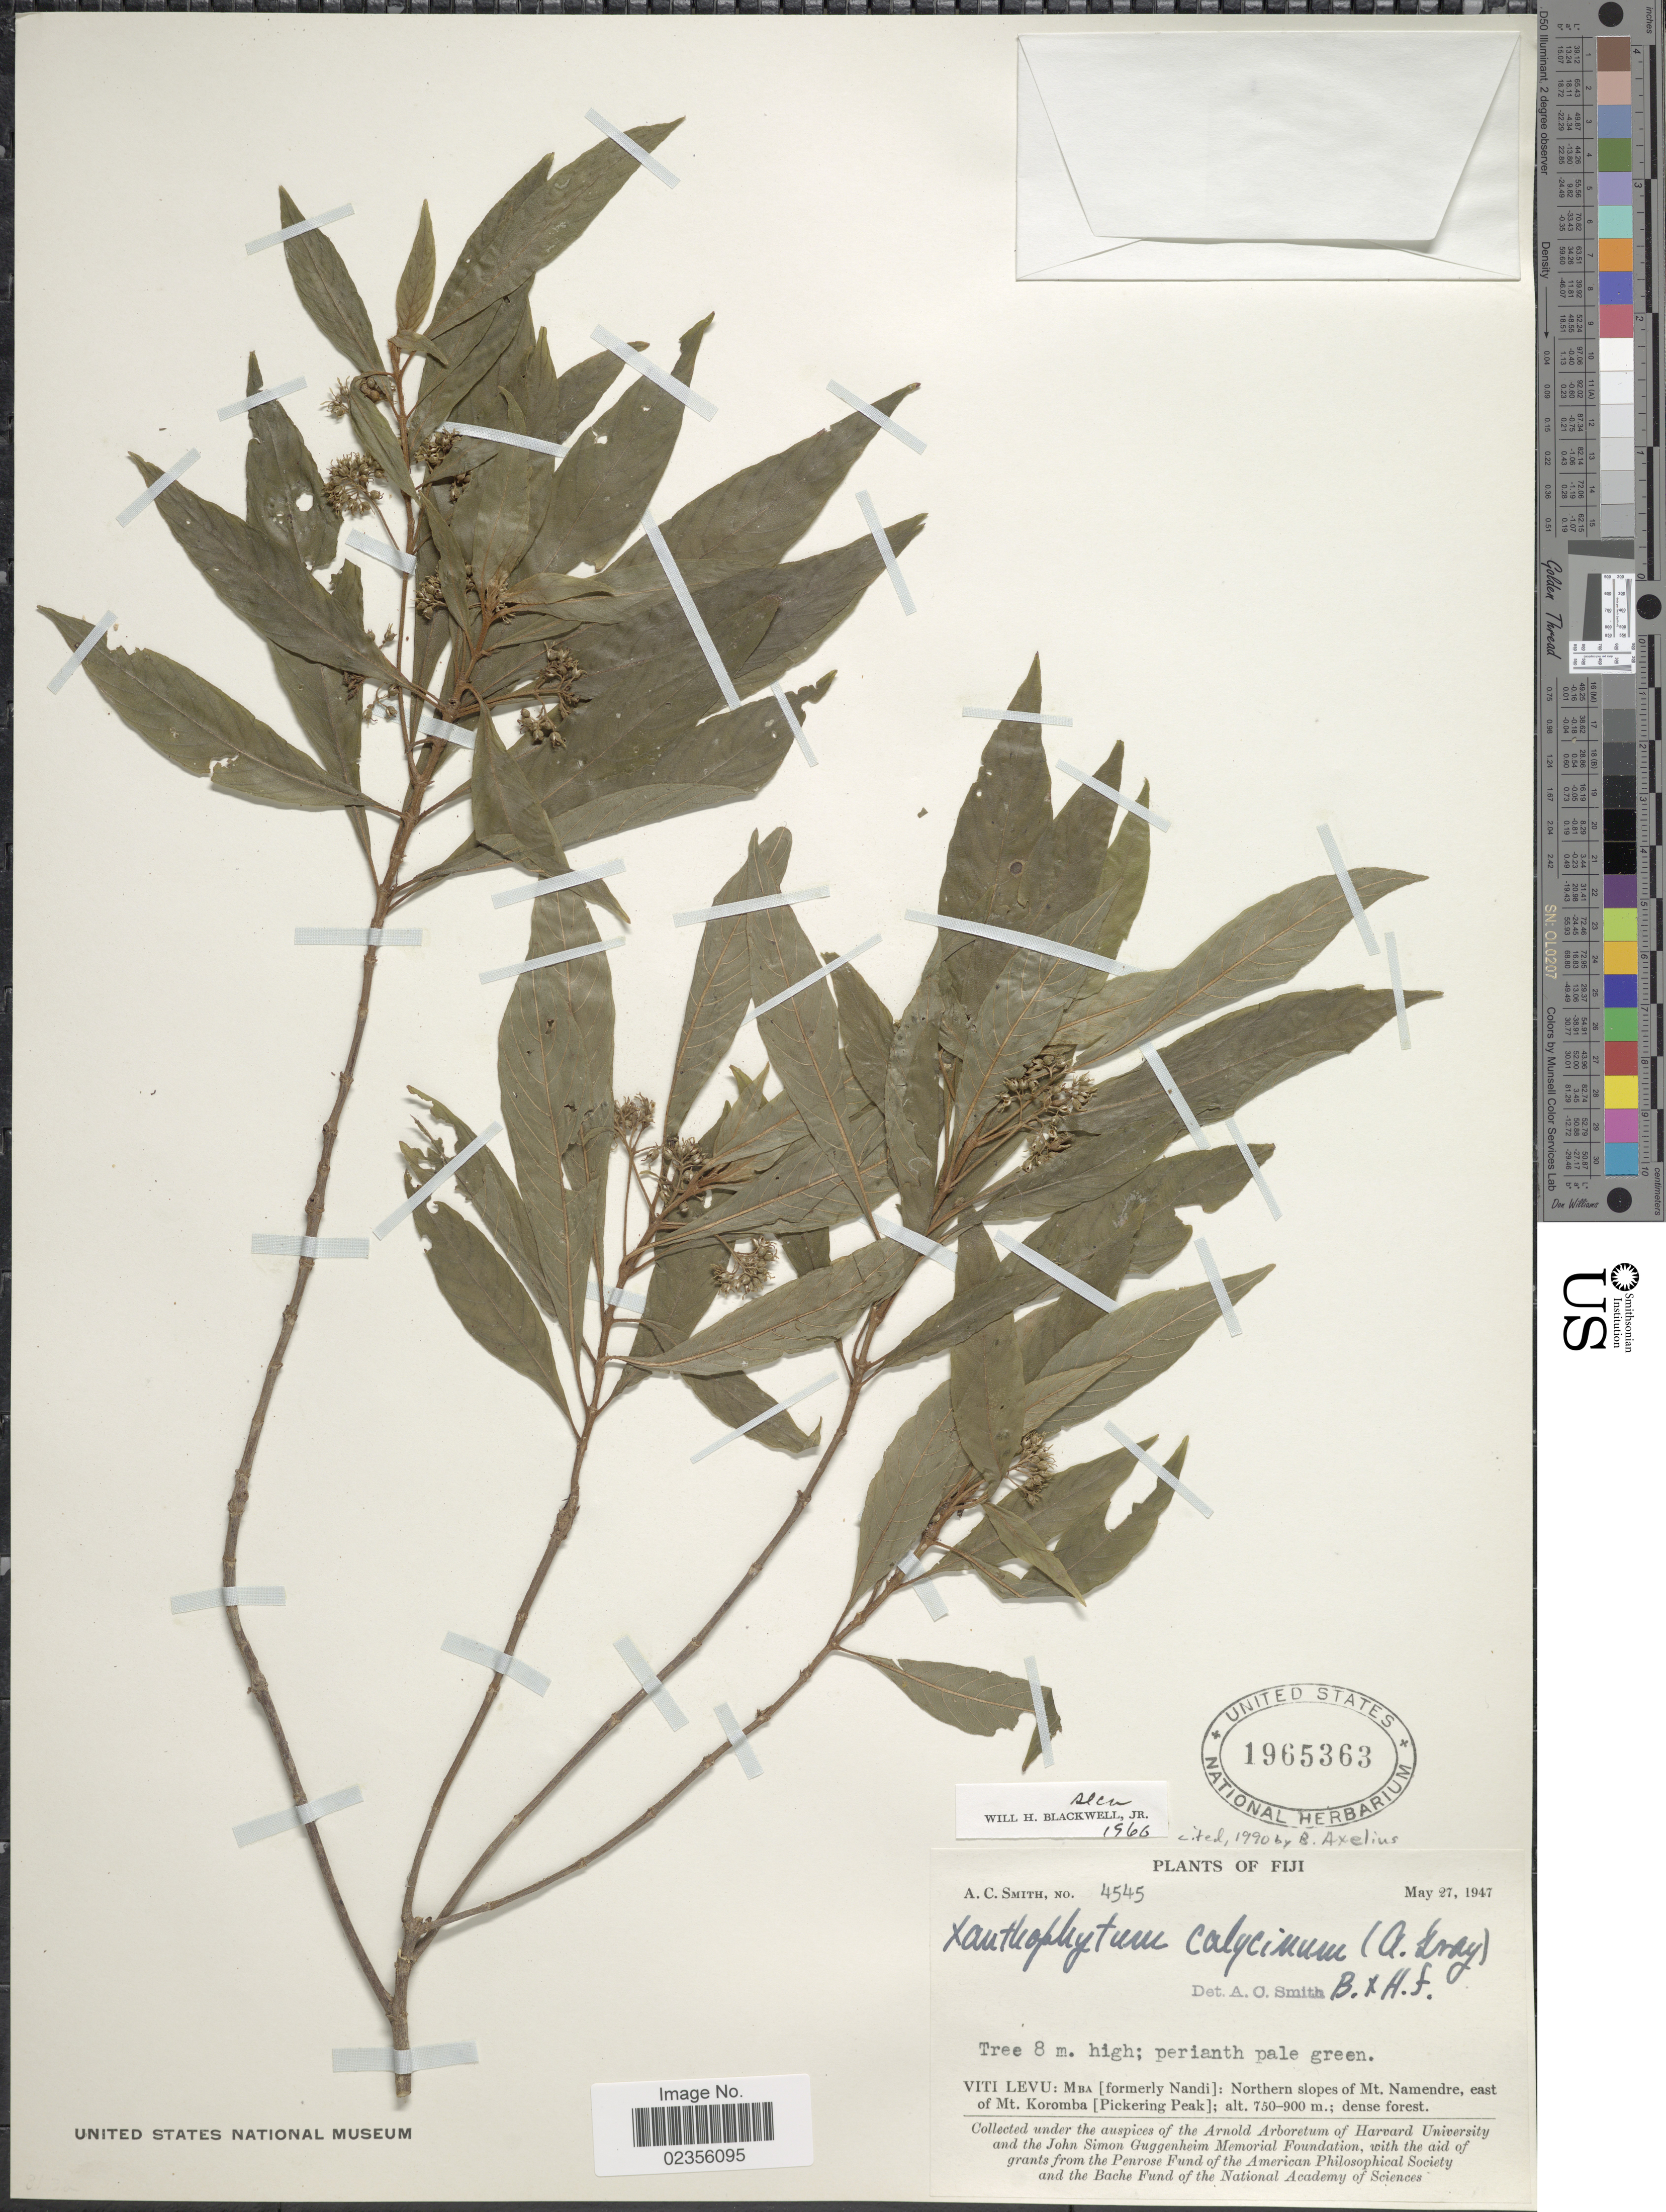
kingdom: Plantae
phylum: Tracheophyta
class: Magnoliopsida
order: Gentianales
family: Rubiaceae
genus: Xanthophytum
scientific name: Xanthophytum calycinum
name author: (A. Gray) Benth. & Hook. f. ex Drake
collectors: A. C. Smith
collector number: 4545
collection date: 1947-05-27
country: Fiji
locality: Viti Levu: Mba [formerly Nandi]: Northern slopes of Mt. Namendre, east of Mt. Koromba [Pickering Peak]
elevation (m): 750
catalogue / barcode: US 1965363